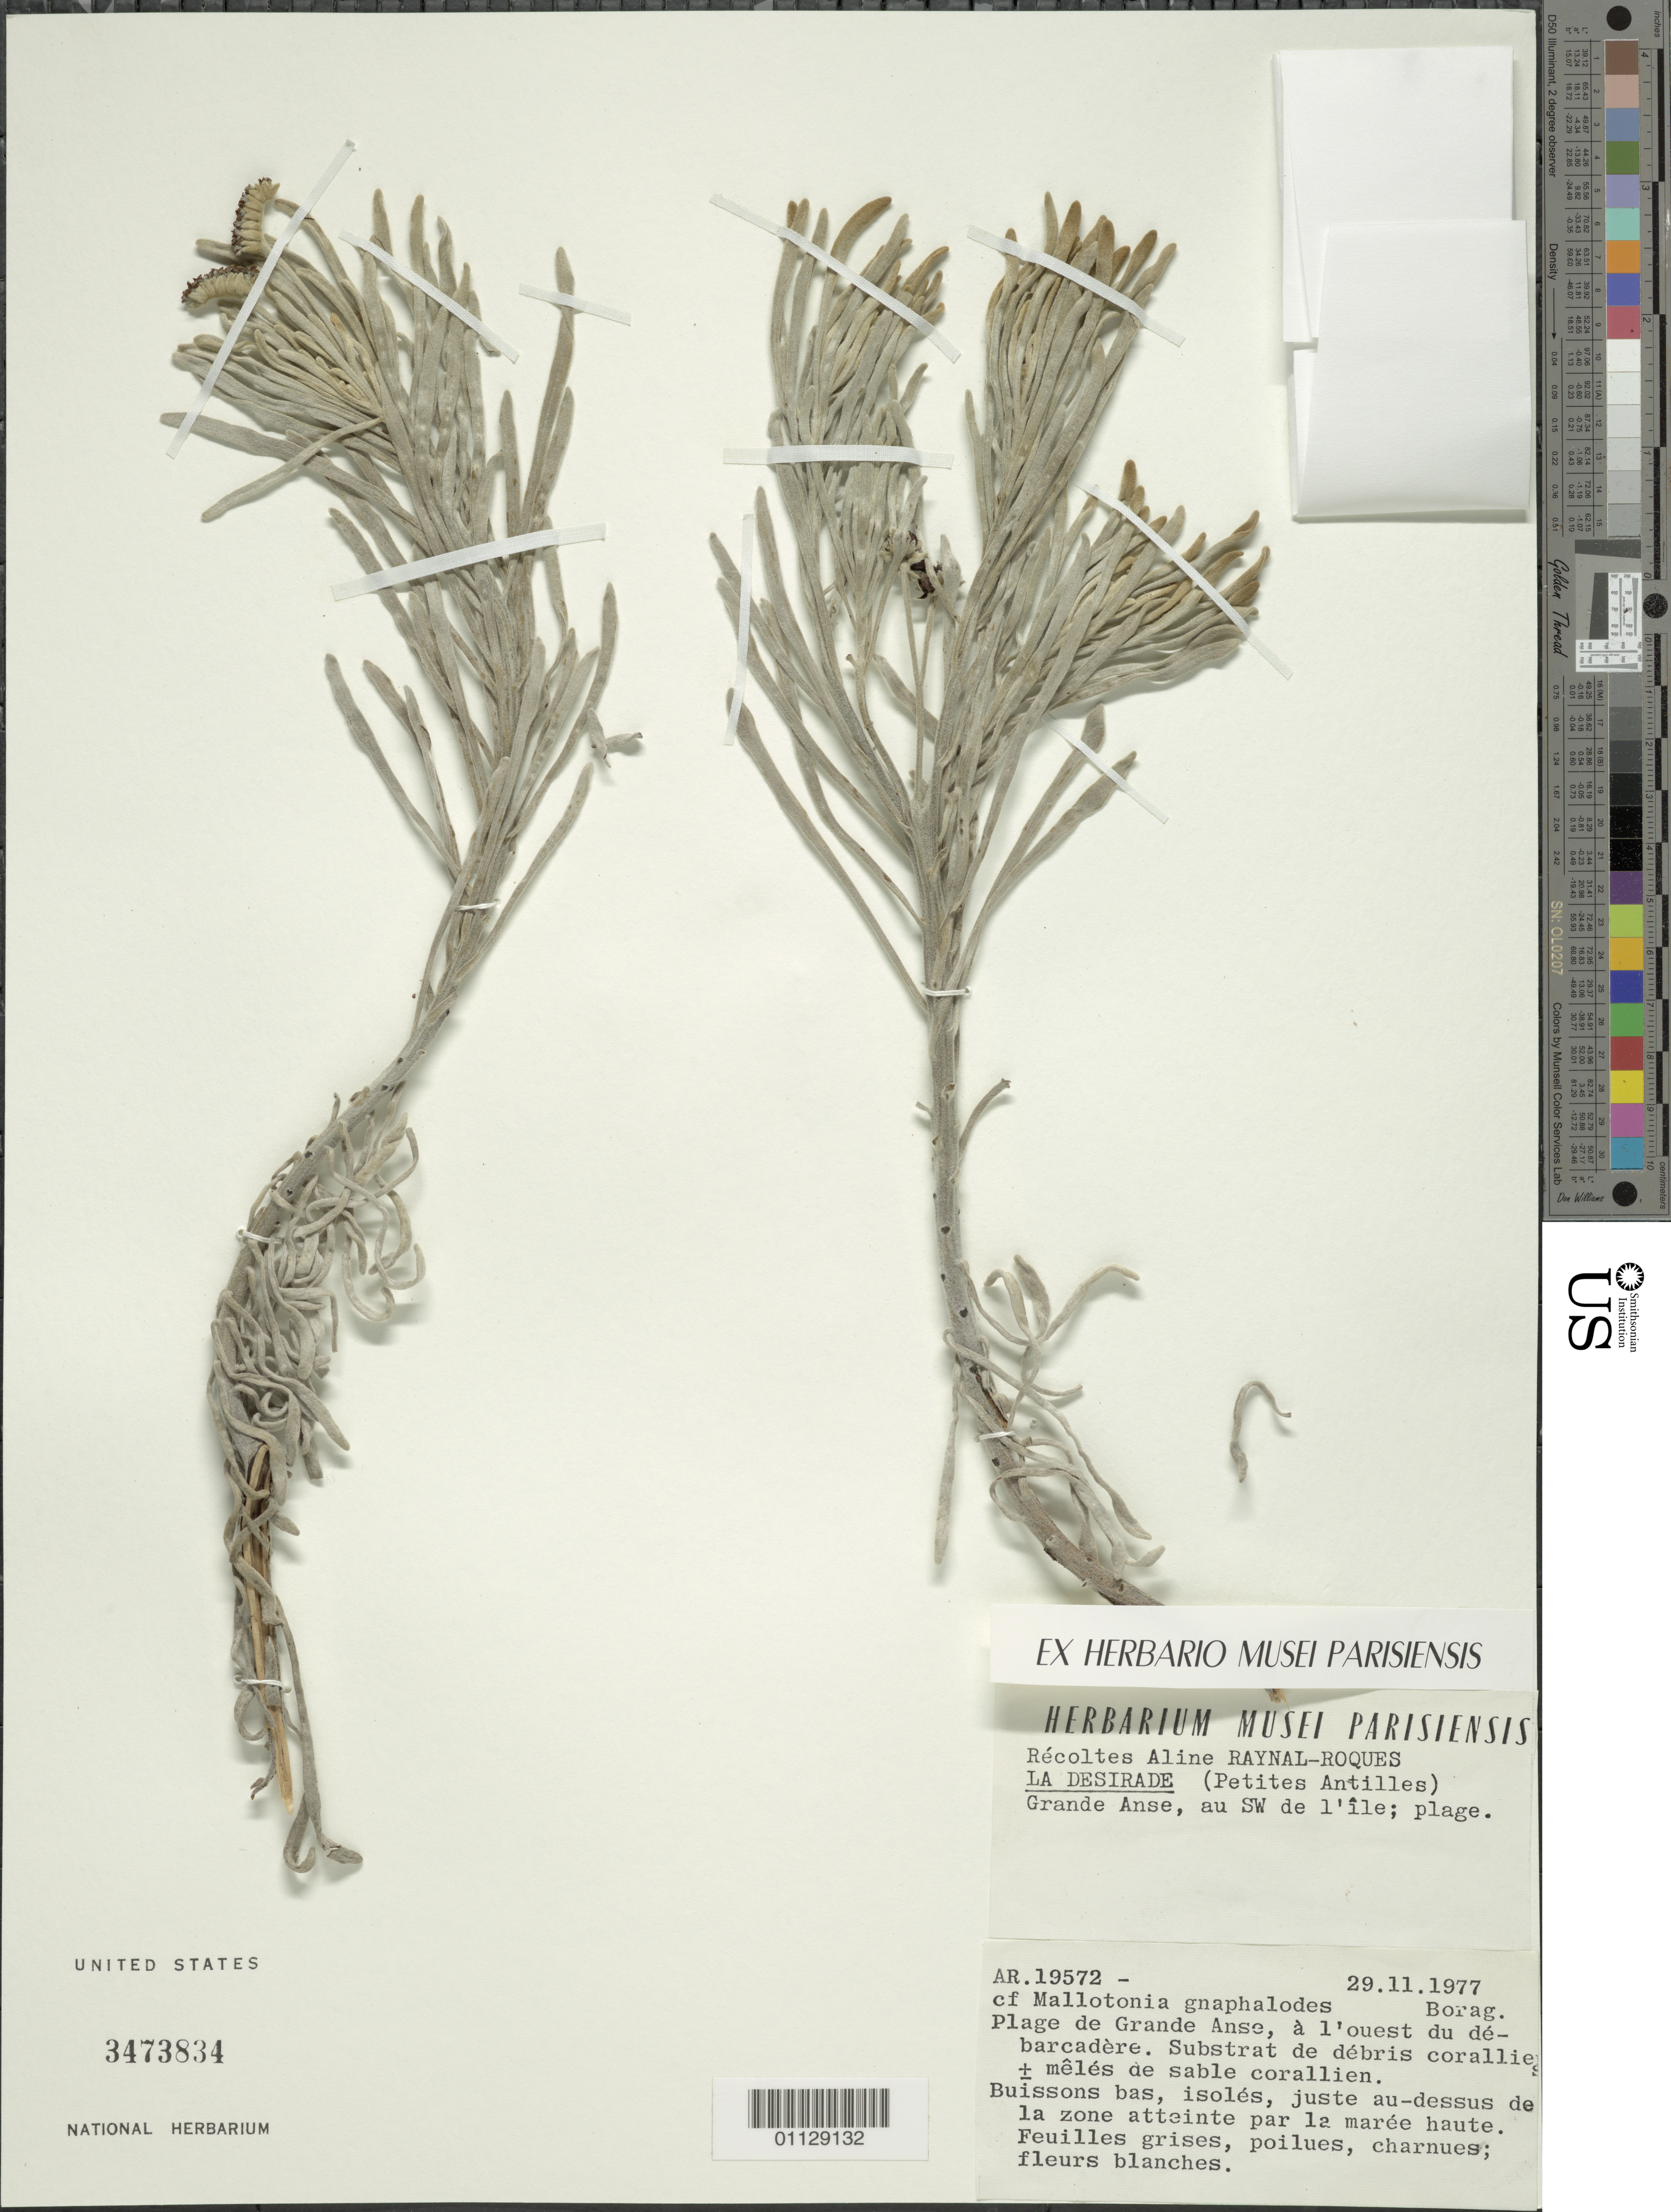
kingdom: Plantae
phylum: Tracheophyta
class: Magnoliopsida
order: Boraginales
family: Heliotropiaceae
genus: Tournefortia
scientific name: Tournefortia gnaphalodes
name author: (L.) R. Br.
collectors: A. M. Raynal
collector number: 19572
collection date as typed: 29 Nov 1977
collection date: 1977-11-29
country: Guadeloupe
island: Désirade I.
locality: Plage de Grande Anso, a l'ouest du barcadere. Substrat de debris corallie + meles de sable corallien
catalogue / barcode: US 3473834